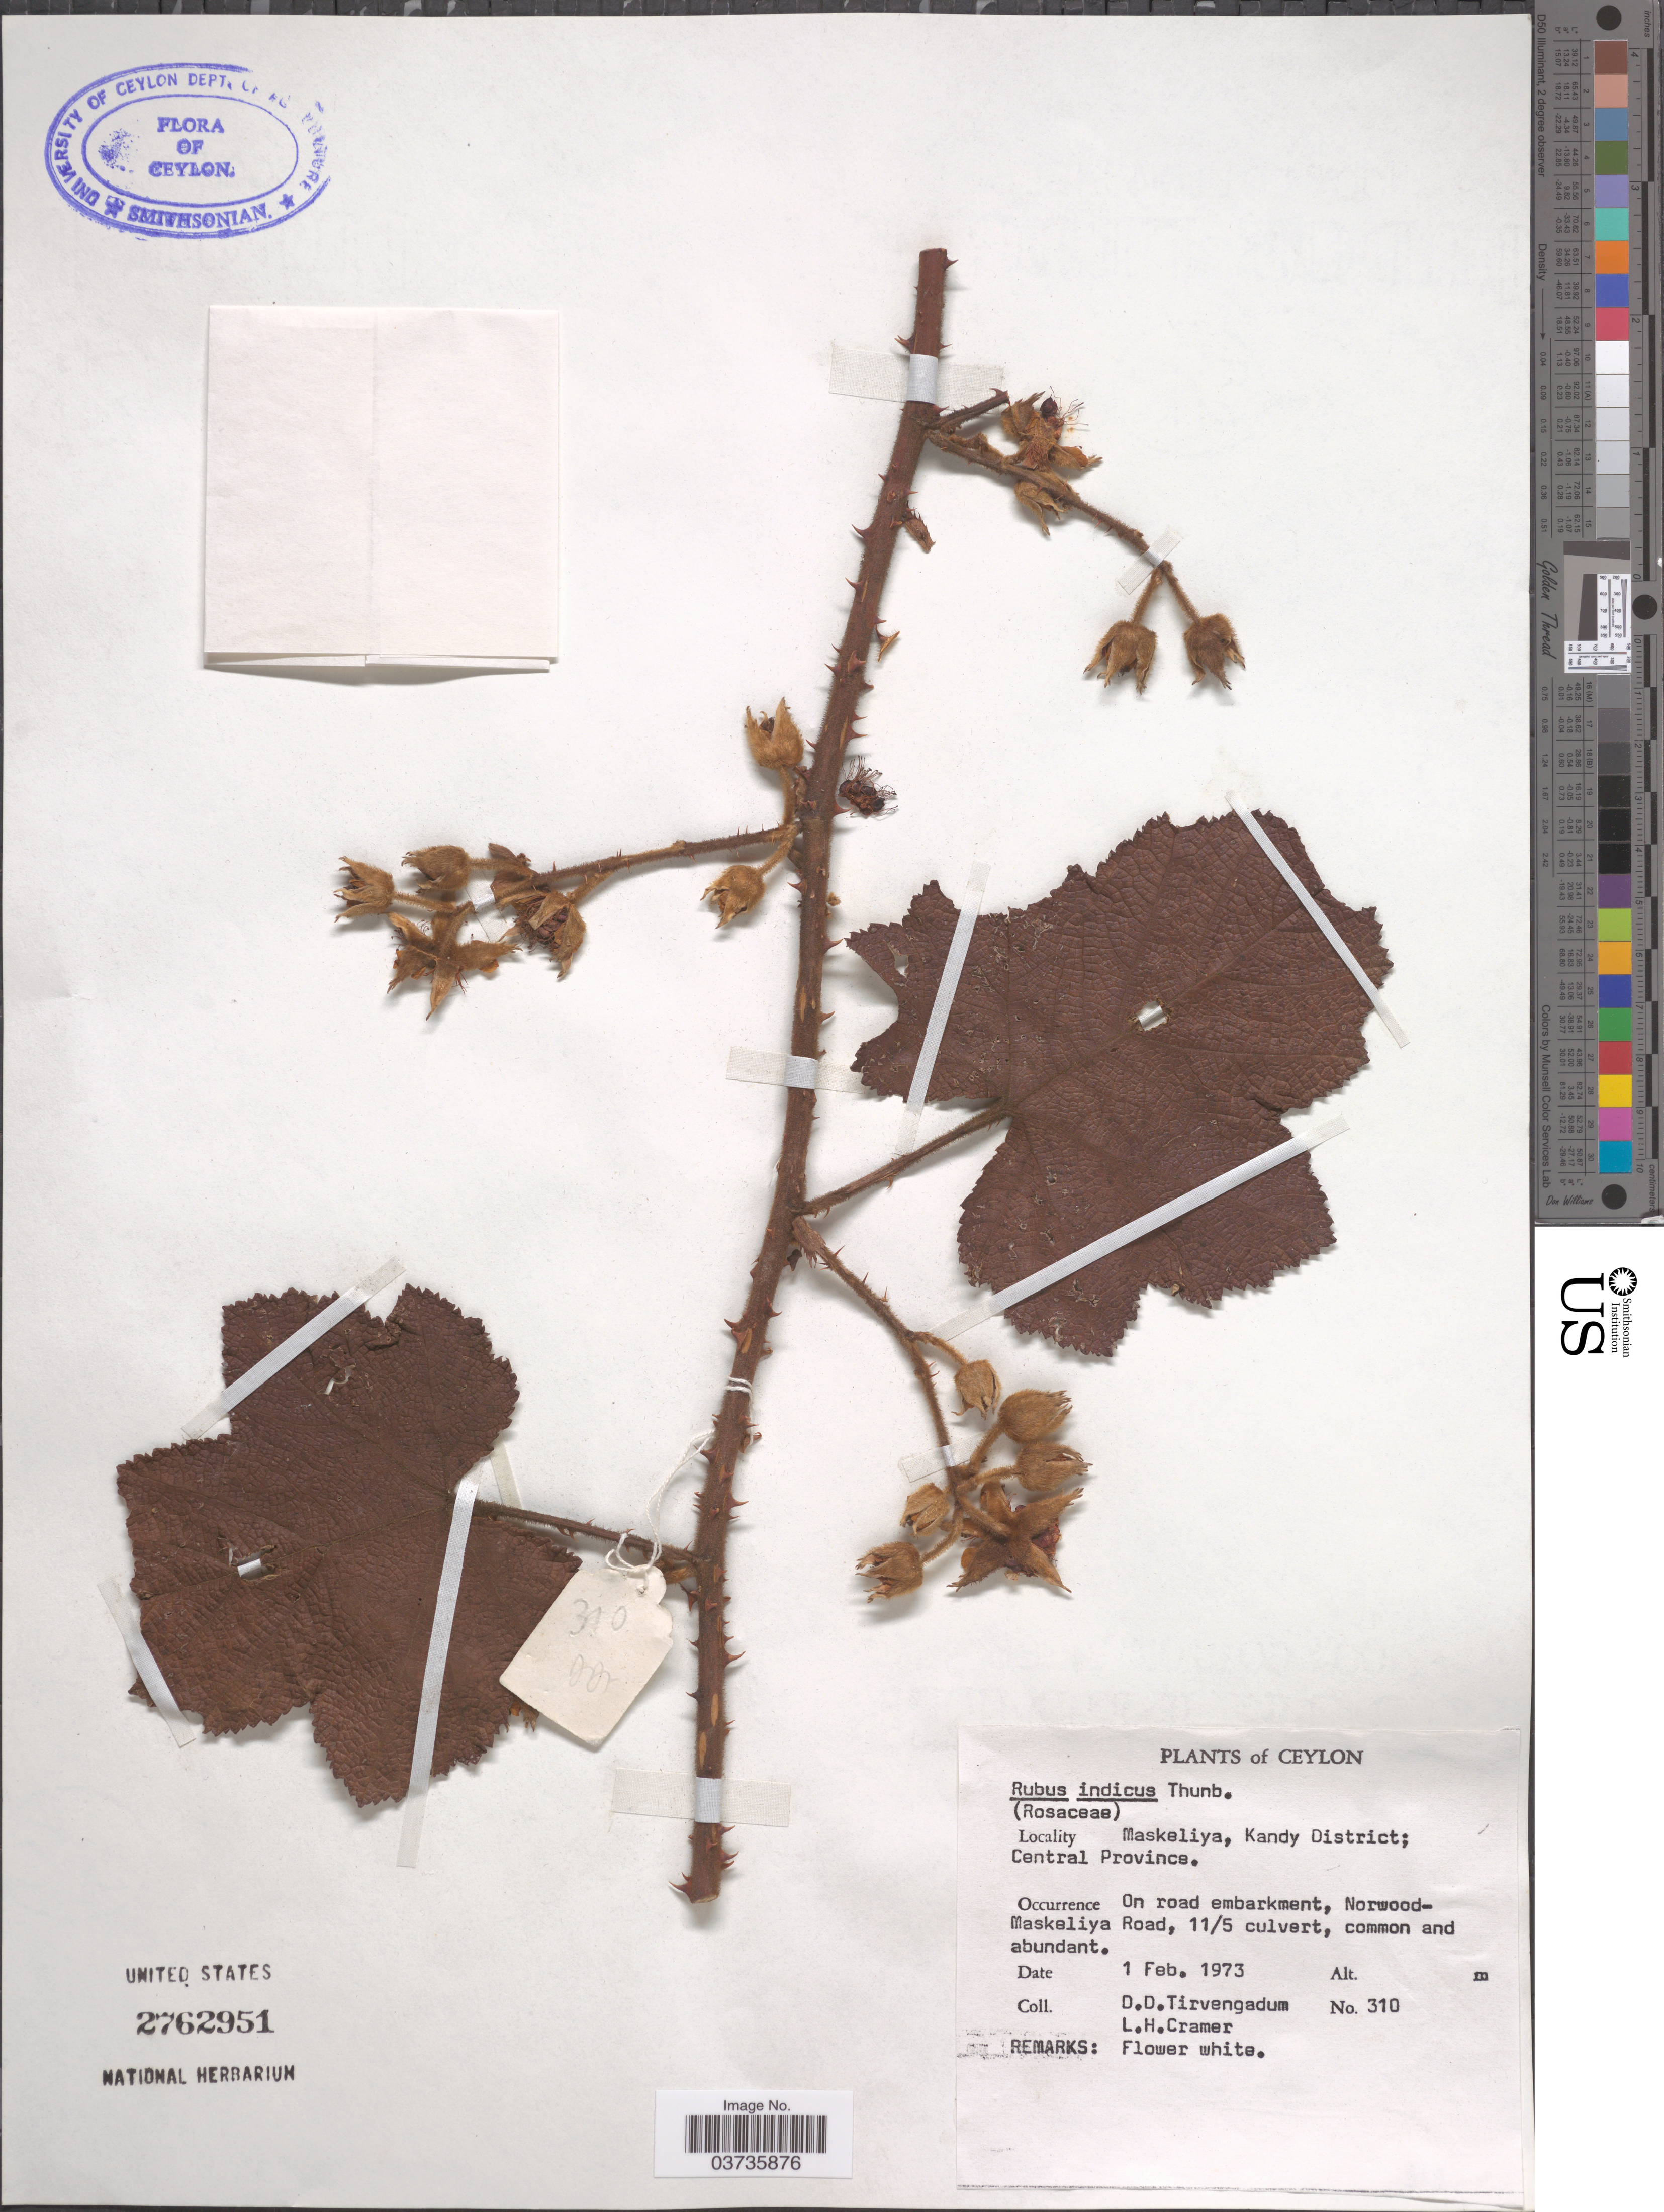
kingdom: Plantae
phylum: Tracheophyta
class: Magnoliopsida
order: Rosales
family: Rosaceae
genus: Rubus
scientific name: Rubus indicus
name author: Lesch. ex Ser.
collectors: D. Tirvengadum & L. H. Cramer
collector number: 310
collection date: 1973-02-01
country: Sri Lanka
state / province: Central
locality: Ceylon. Maskeliya, Kandy District. Norwood-Maskeliya Road, 11/5 culvert.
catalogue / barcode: US 2762951